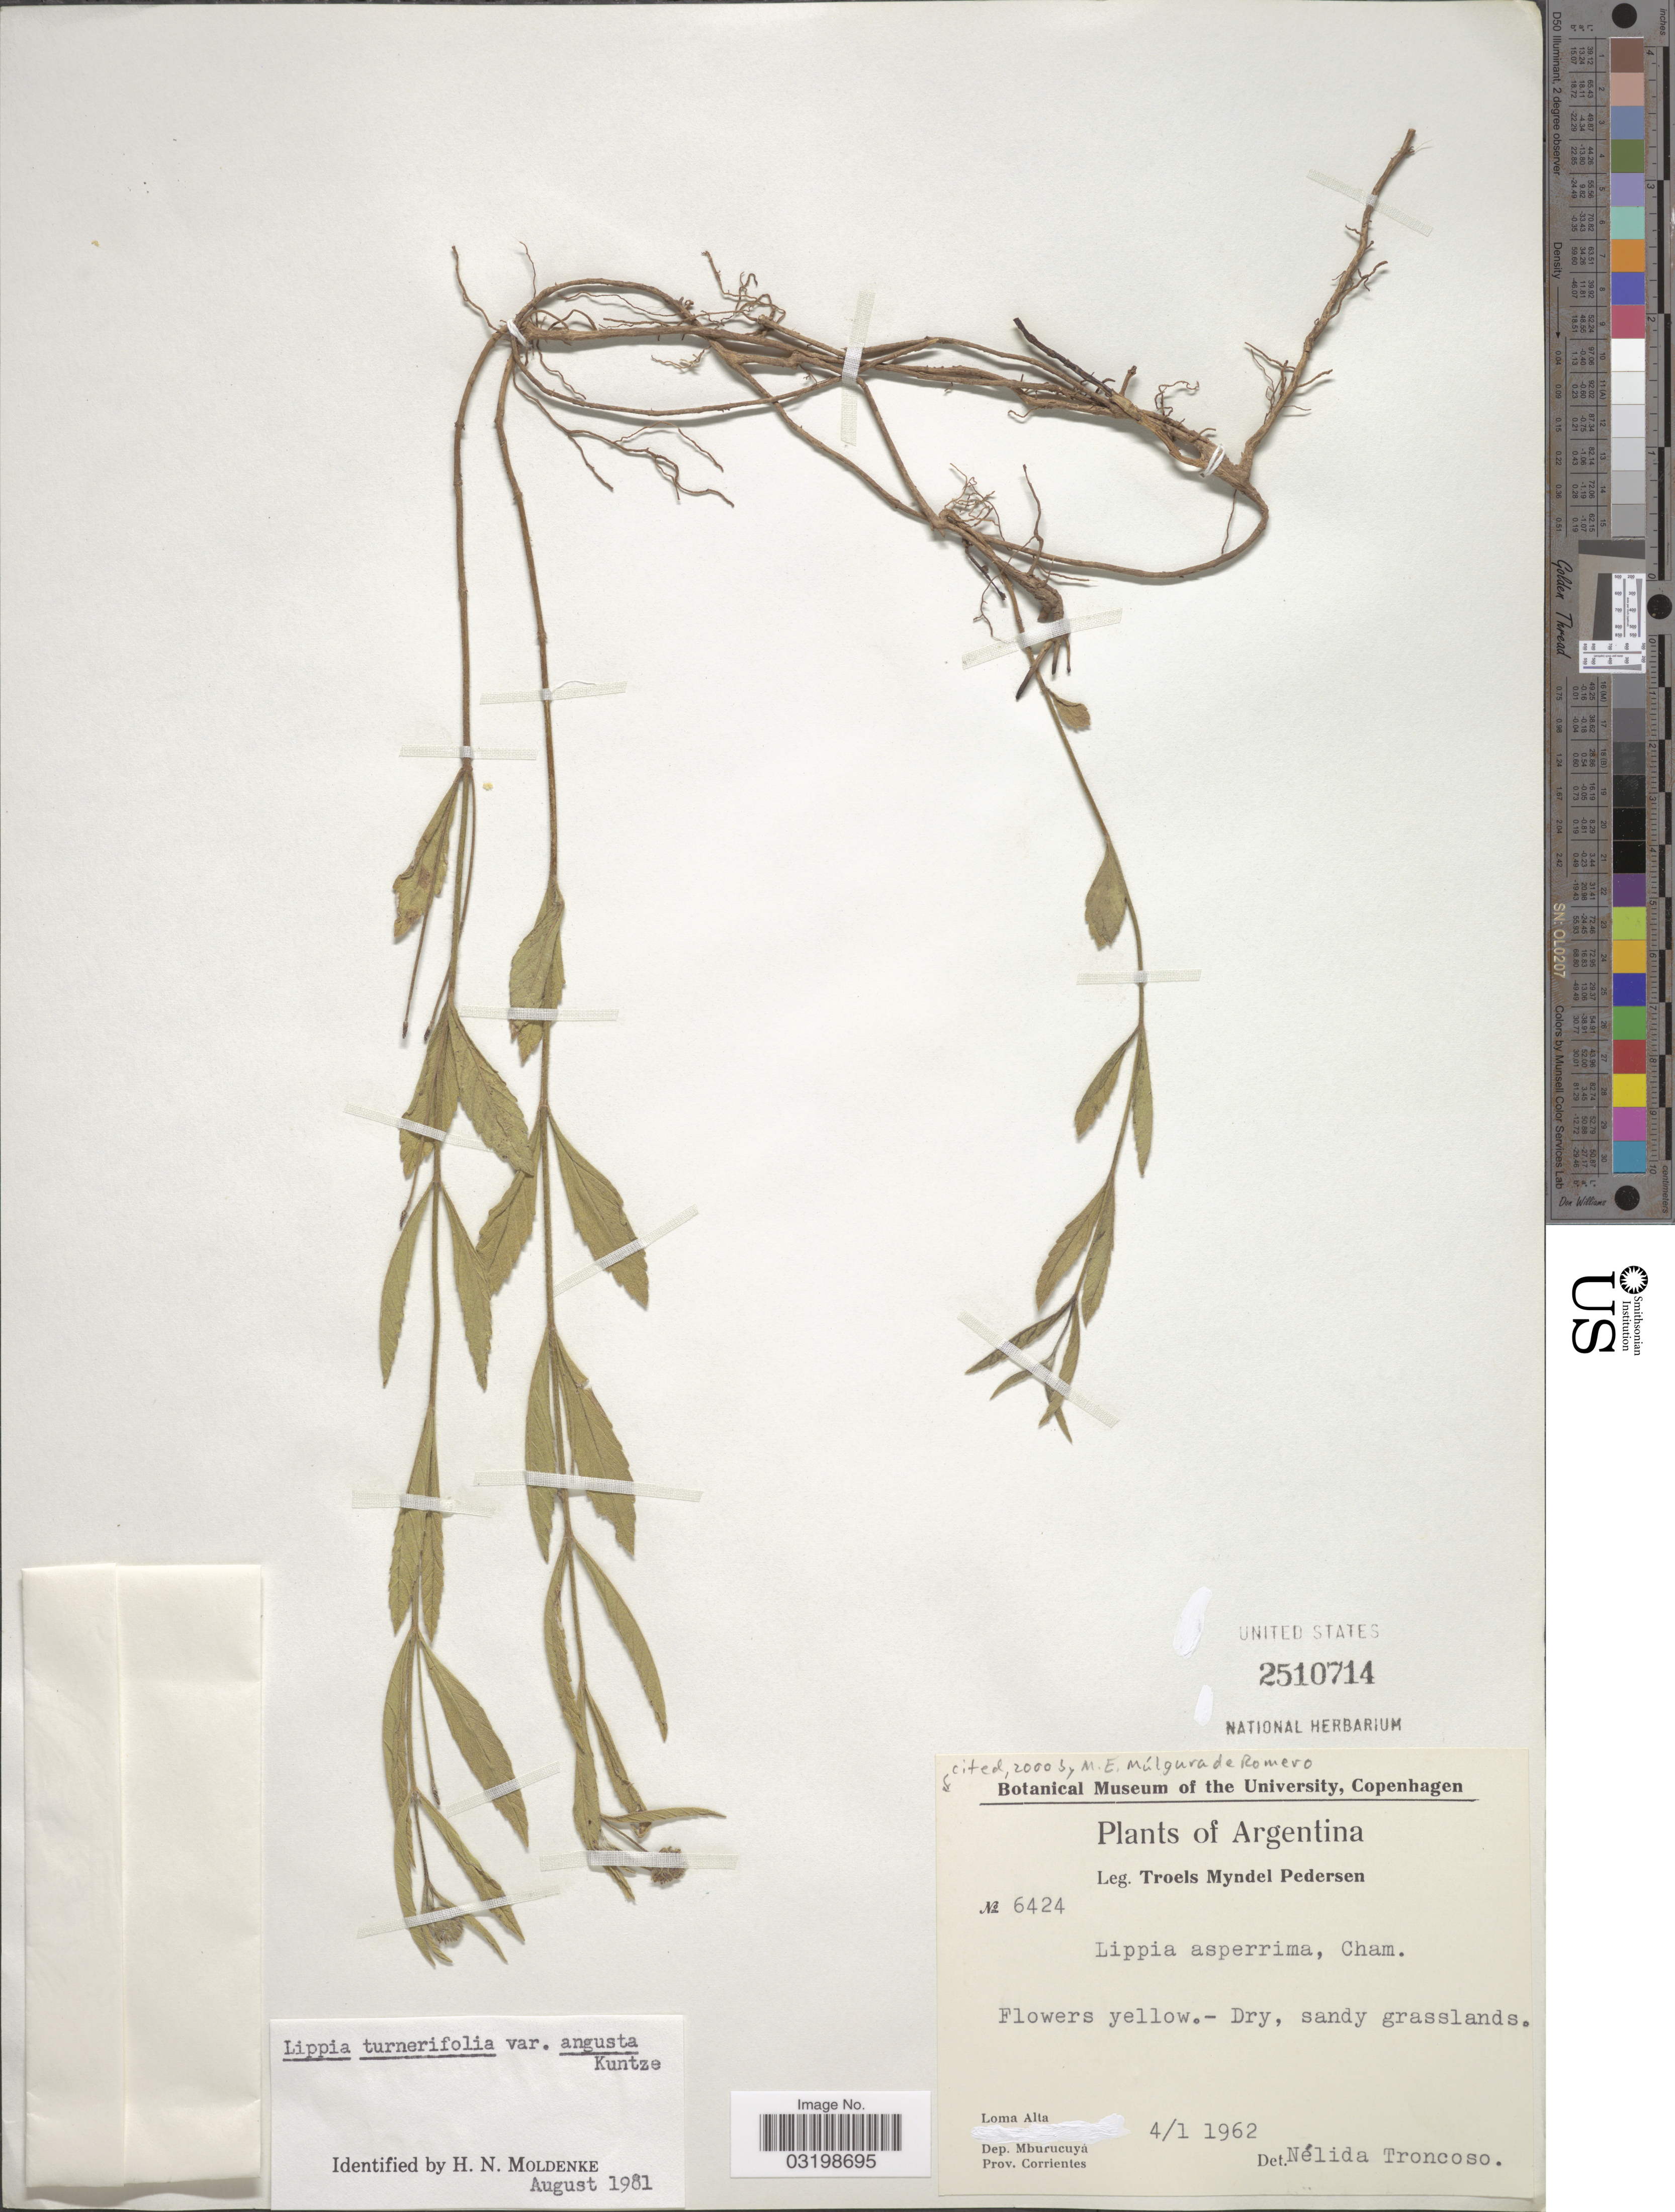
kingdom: Plantae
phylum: Tracheophyta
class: Magnoliopsida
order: Lamiales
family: Verbenaceae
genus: Lippia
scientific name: Lippia morongii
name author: Kuntze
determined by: Mirra, Fabiana, (SI), Instituto de Botanica Darwinion (ARGENTINA)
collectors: T. Pederson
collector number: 6424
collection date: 1962-01-04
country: Argentina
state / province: Corrientes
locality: Loma Alta. Dep. Mburucuyá.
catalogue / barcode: US 2510714